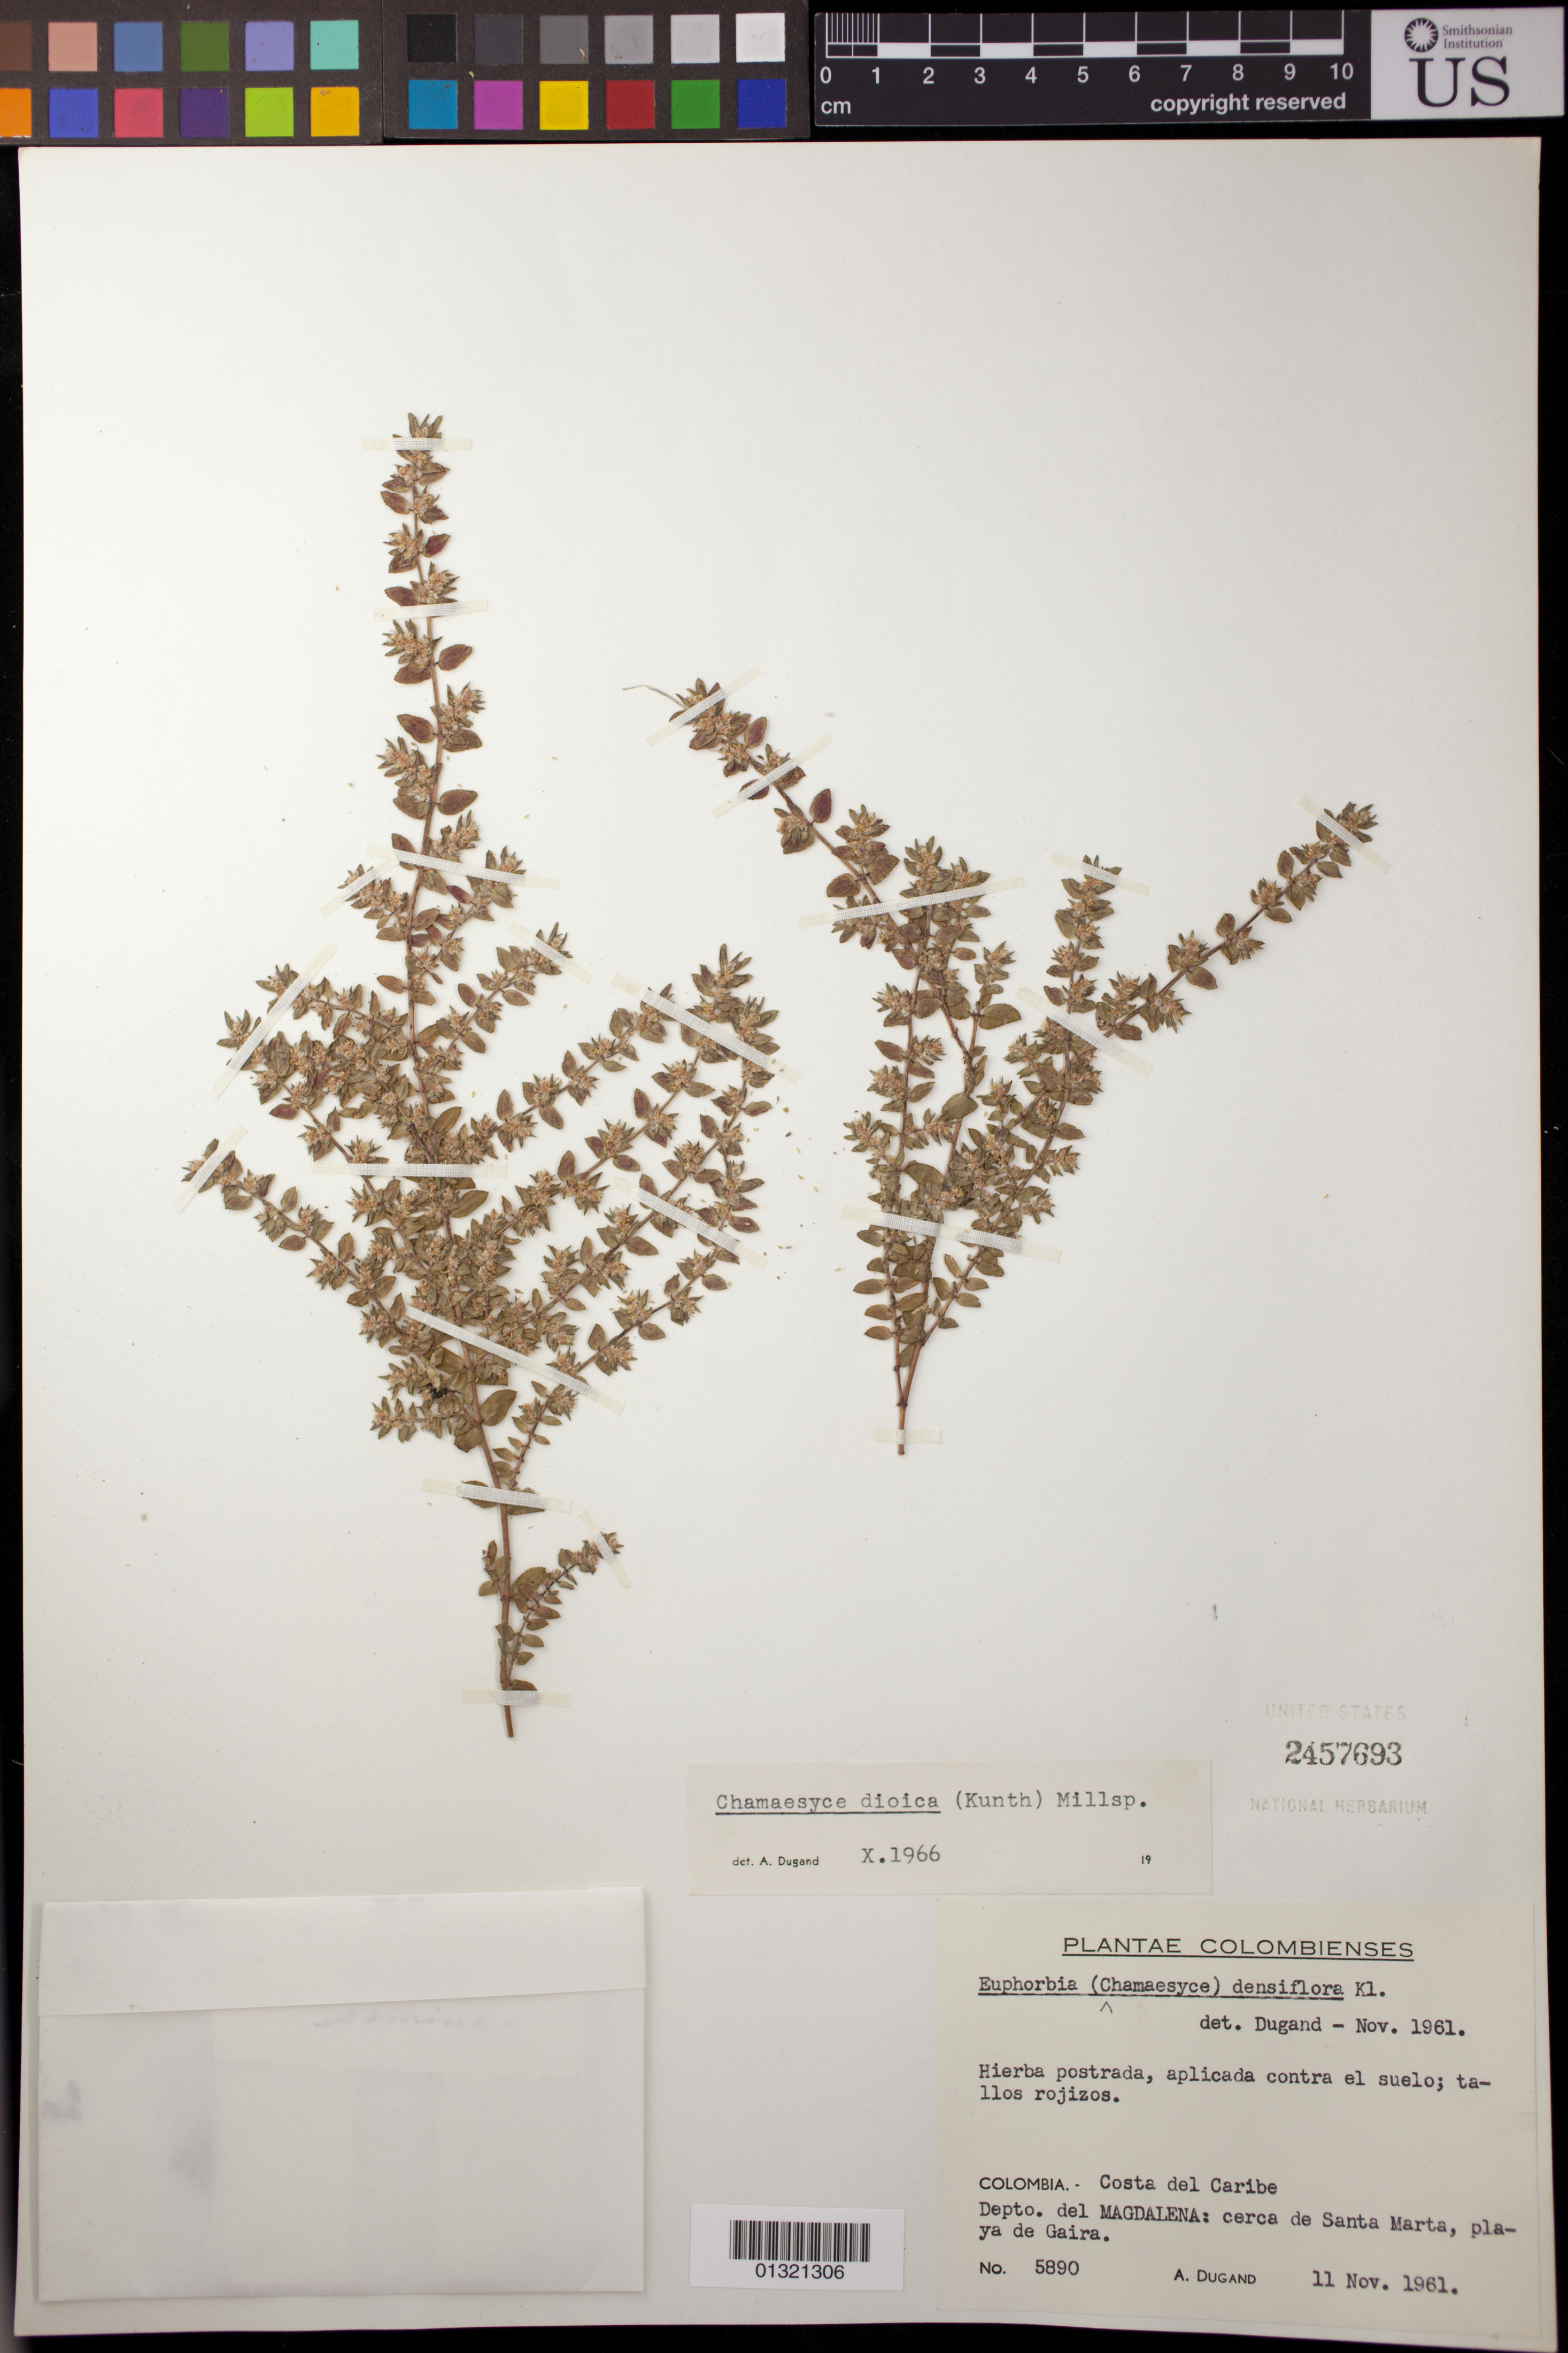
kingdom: Plantae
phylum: Tracheophyta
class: Magnoliopsida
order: Malpighiales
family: Euphorbiaceae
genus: Euphorbia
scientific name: Euphorbia dioeca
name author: Kunth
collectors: A. Dugand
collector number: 5890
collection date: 1961-11-11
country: Colombia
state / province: Magdalena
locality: Costa del Caribe. Cerca de Santa Marta, playa da Gaira.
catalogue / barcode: US 2457693